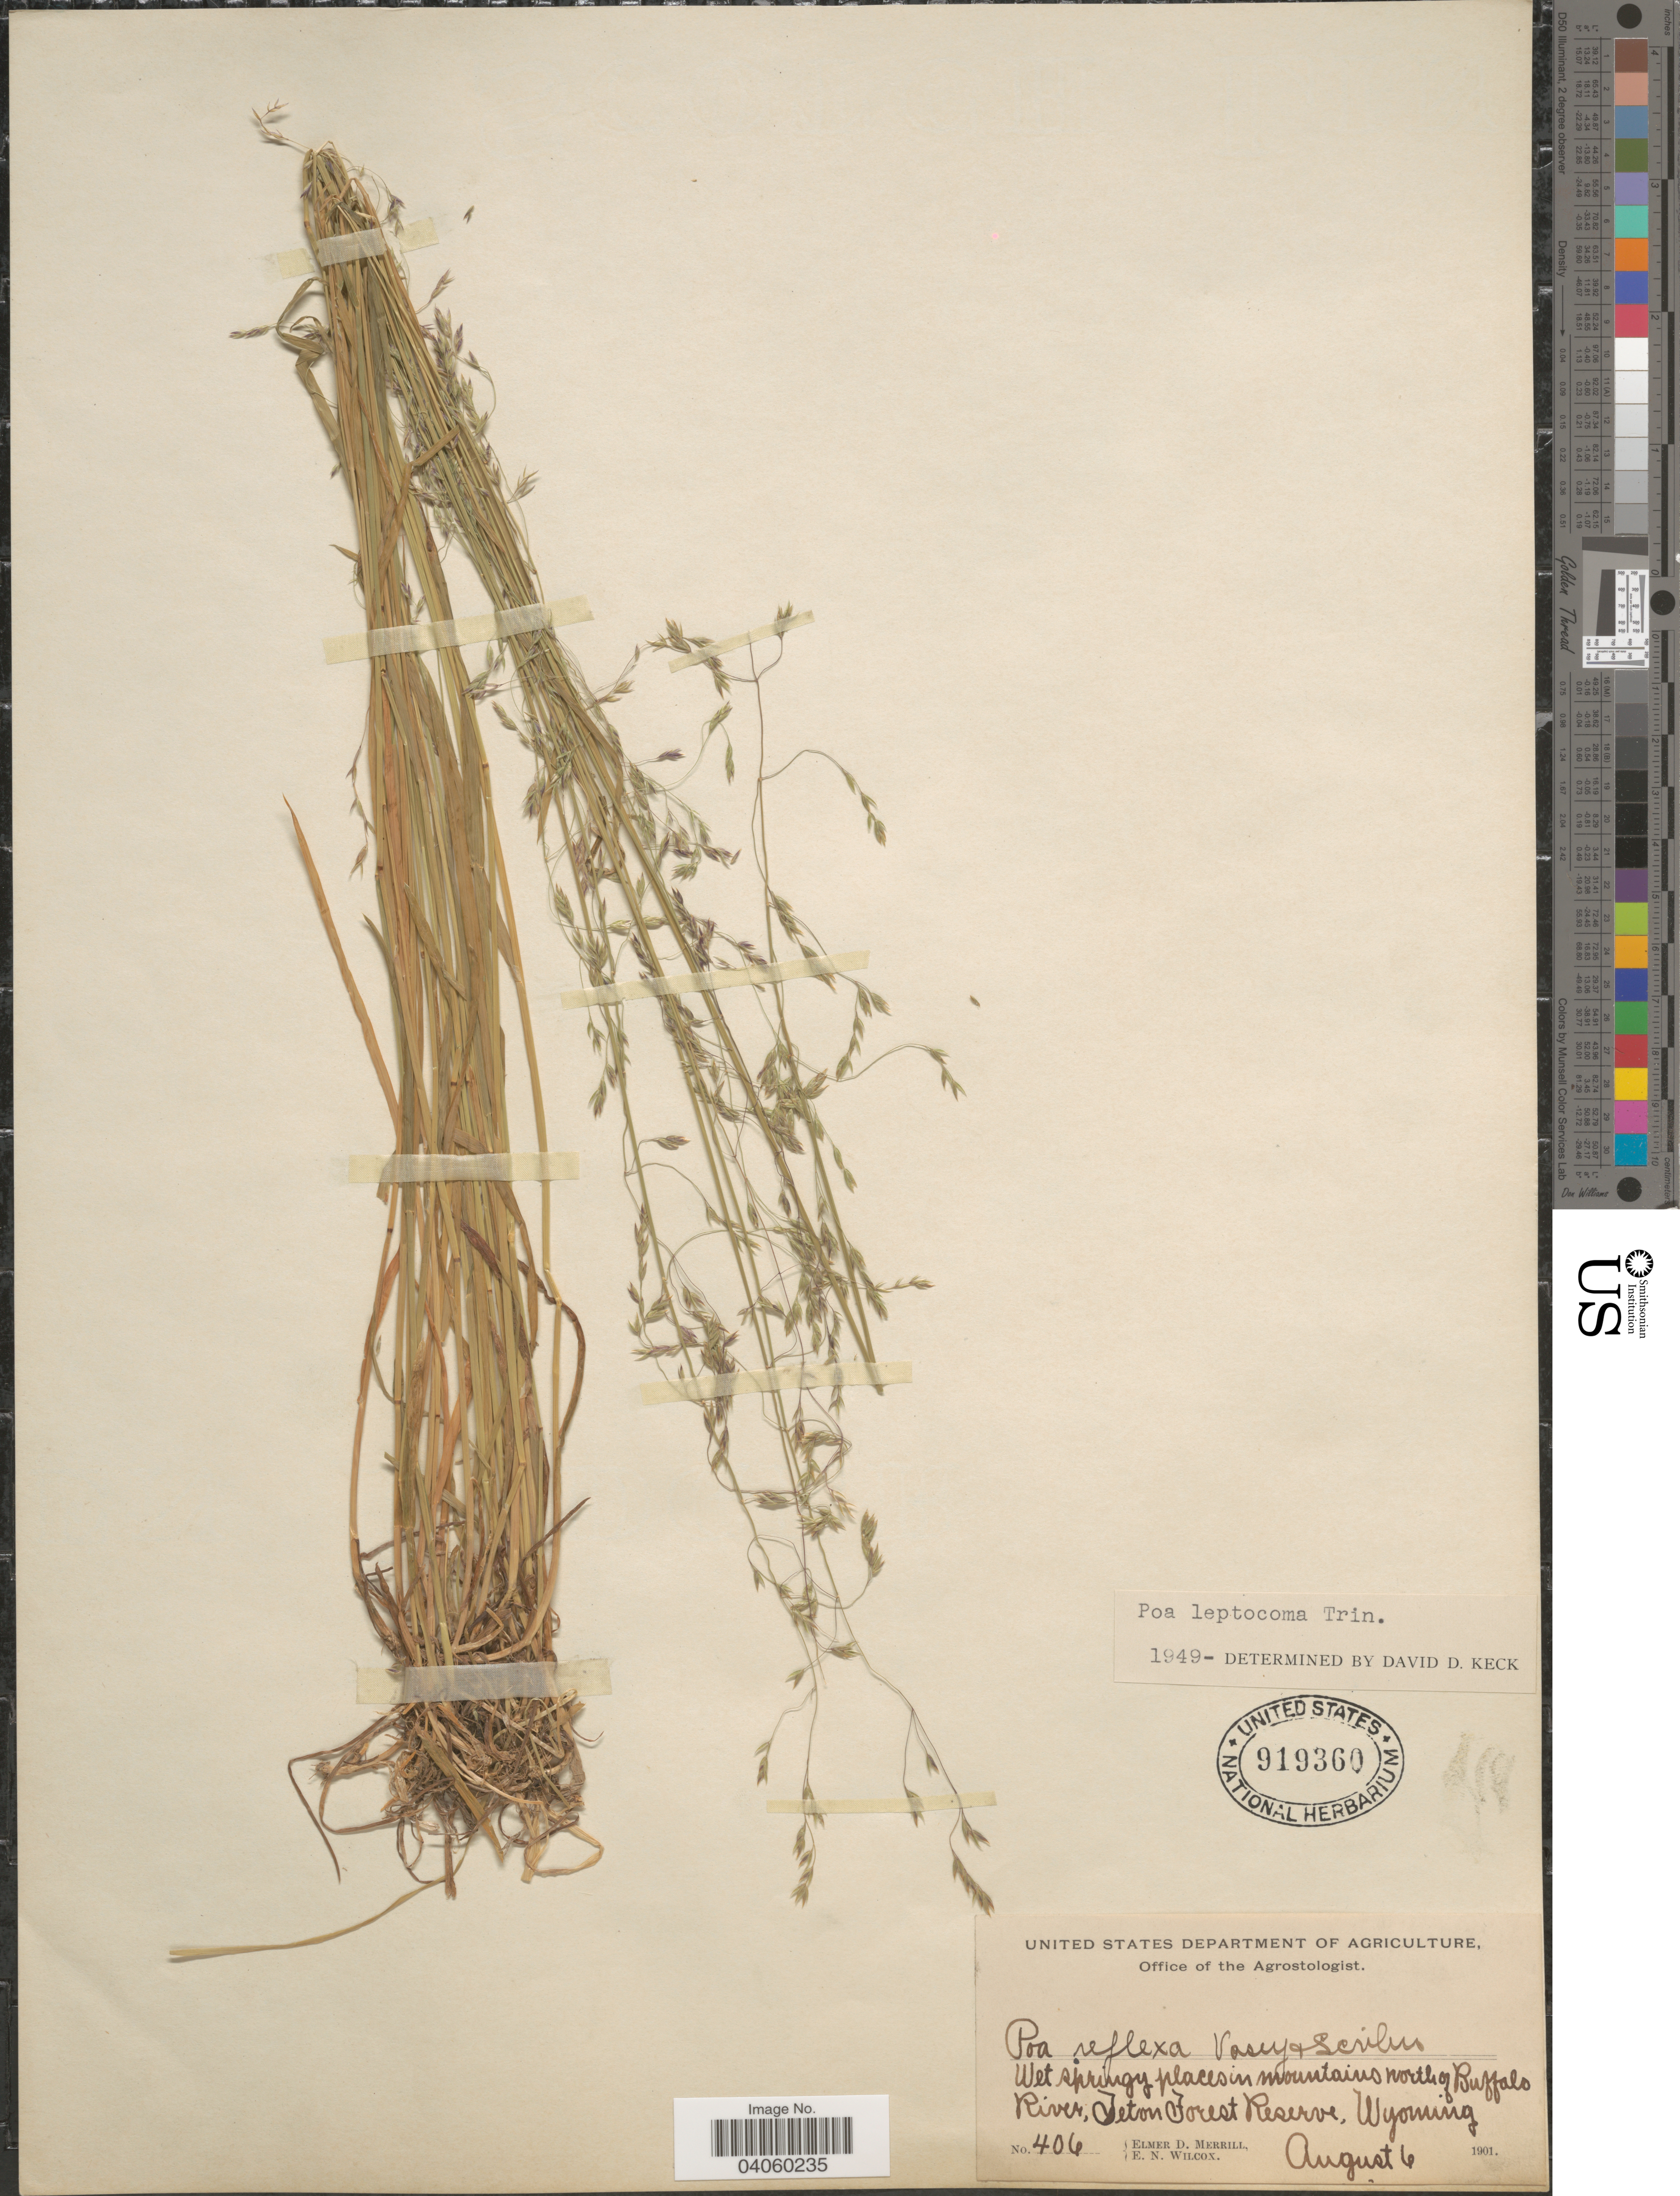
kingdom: Plantae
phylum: Tracheophyta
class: Liliopsida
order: Poales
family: Poaceae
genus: Poa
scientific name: Poa leptocoma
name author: Trin.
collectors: E. D. Merrill & E. Wilcox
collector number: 406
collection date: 1901-08-06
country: United States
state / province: Wyoming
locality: Wet springy places in mountains north of Buffalo River, Teton Forest Reserve.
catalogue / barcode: US 919360